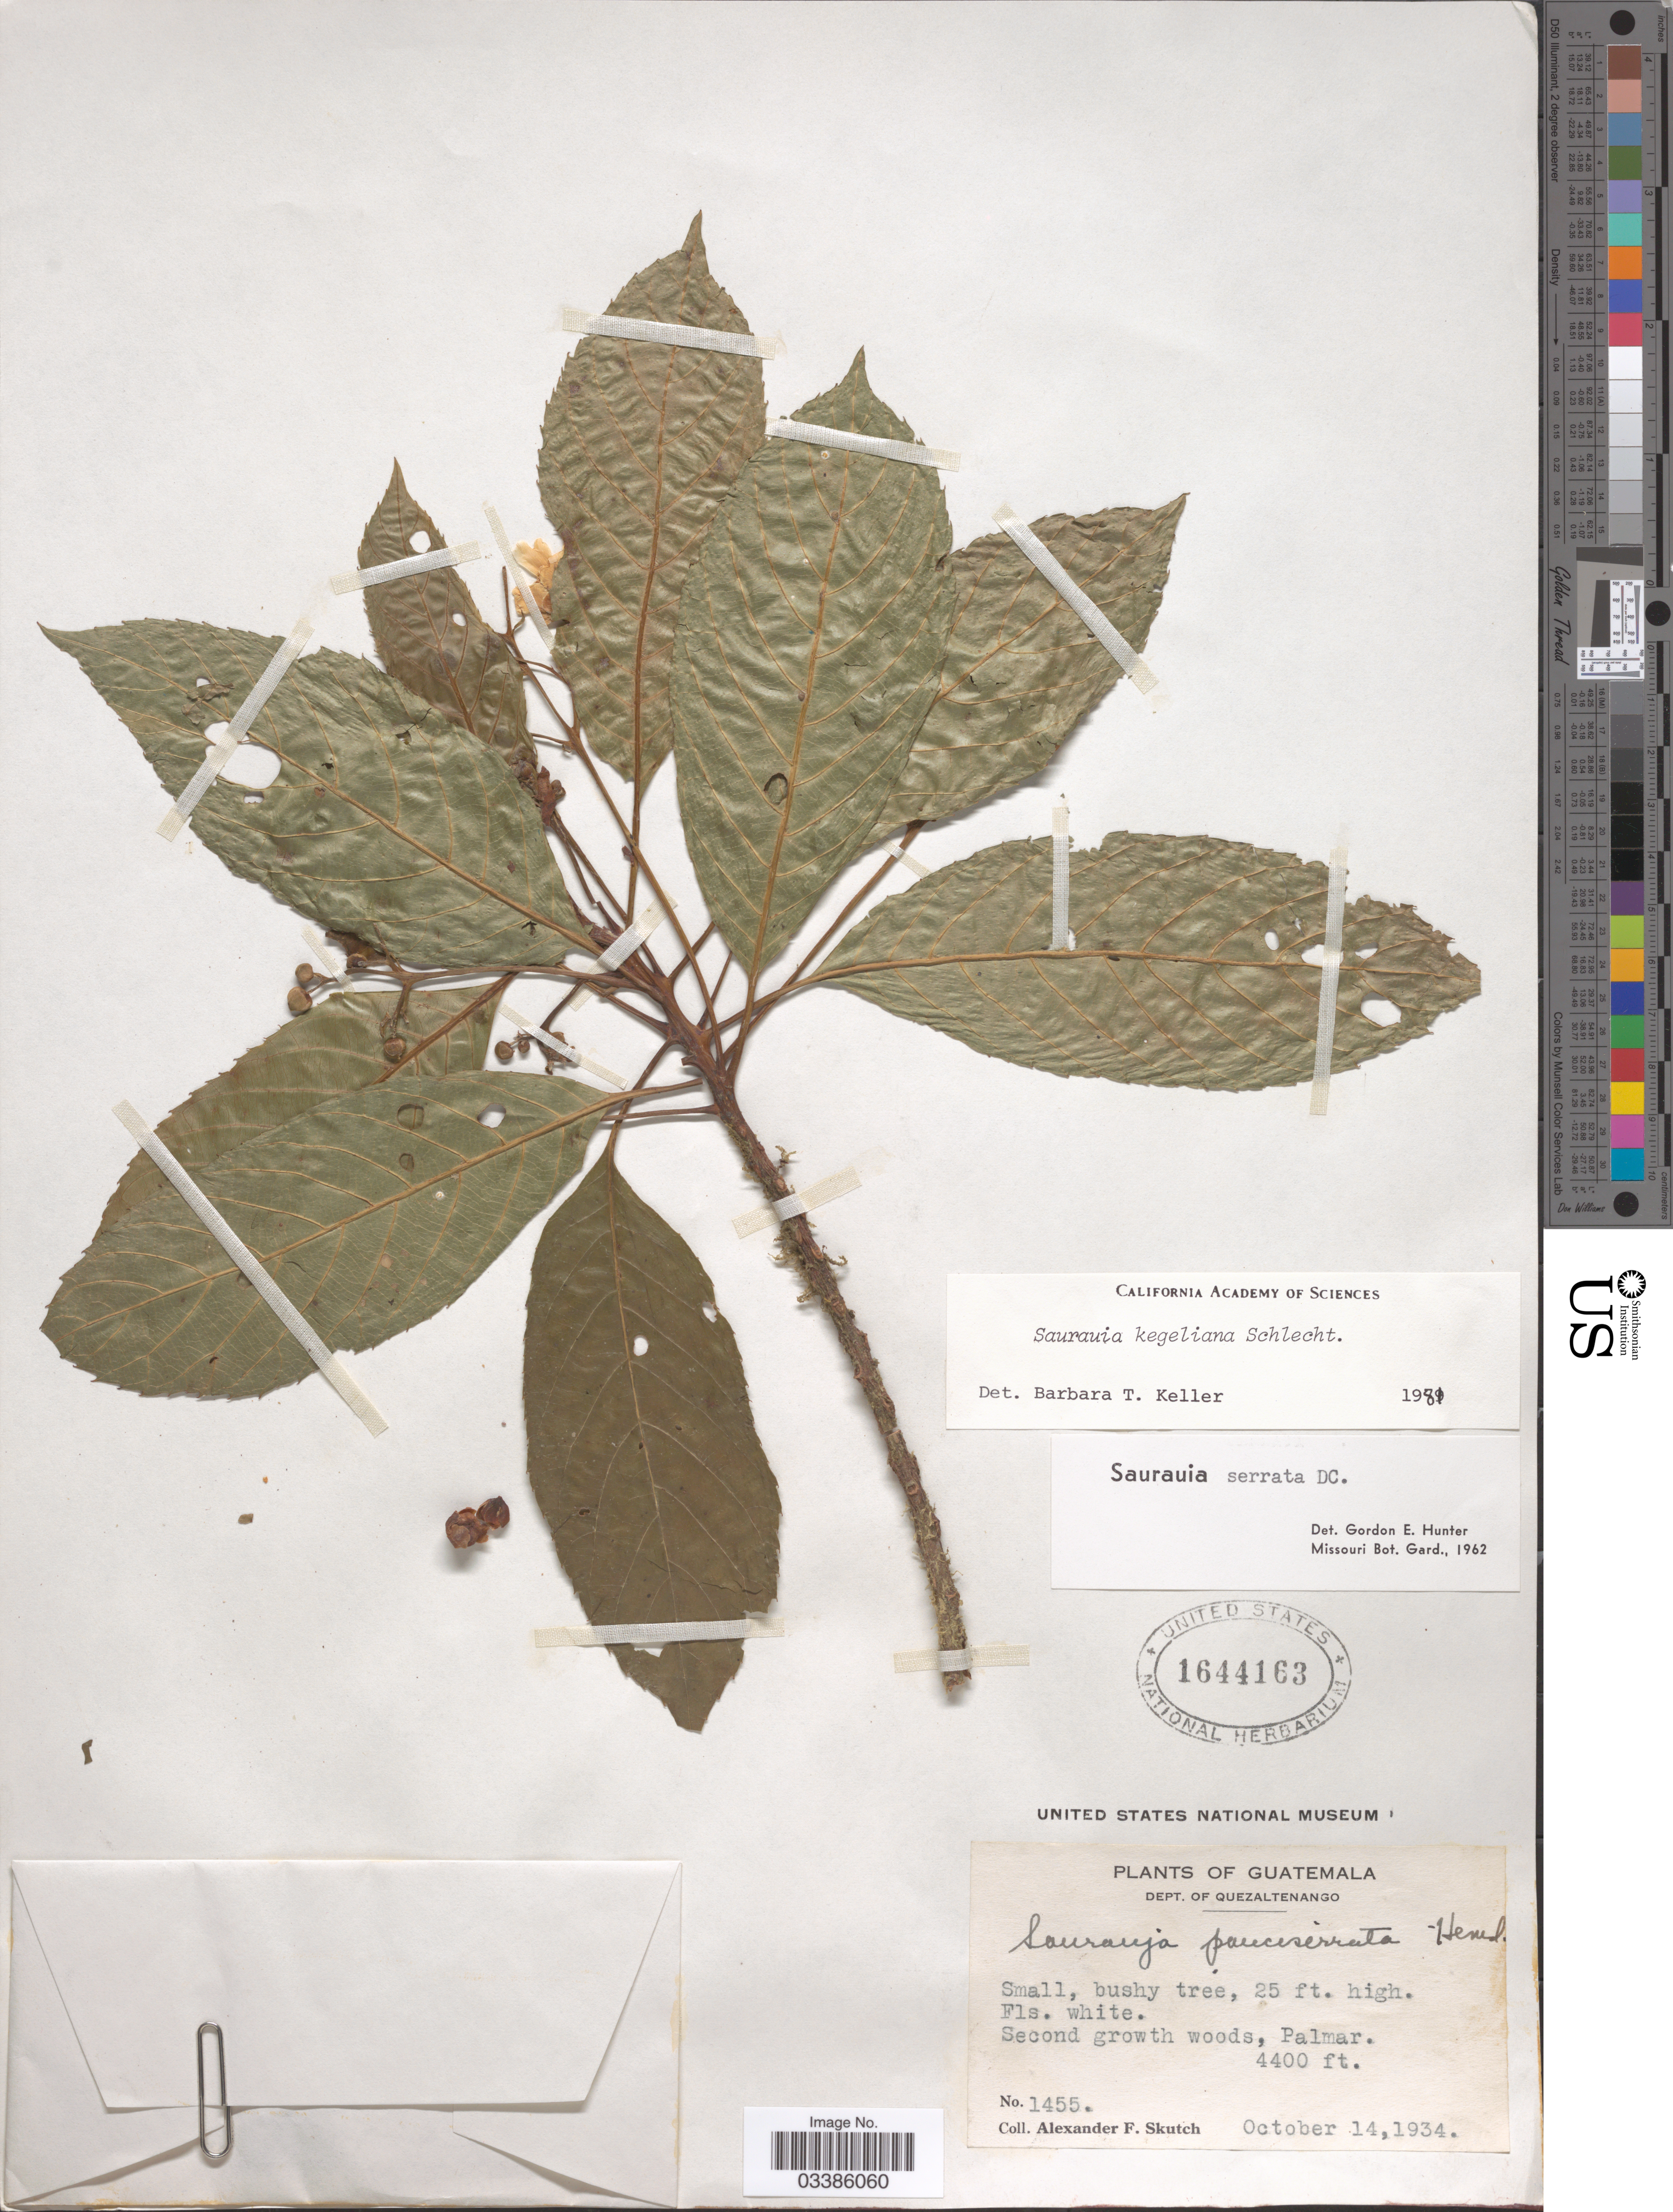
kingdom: Plantae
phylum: Tracheophyta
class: Magnoliopsida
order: Ericales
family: Actinidiaceae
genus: Saurauia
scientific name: Saurauia kegeliana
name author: Schltdl.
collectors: A. F. Skutch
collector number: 1455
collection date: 1934-10-14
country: Guatemala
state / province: Quetzaltenango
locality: Dept. of Quezaltenango. Palmar.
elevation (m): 1341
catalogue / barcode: US 1644163